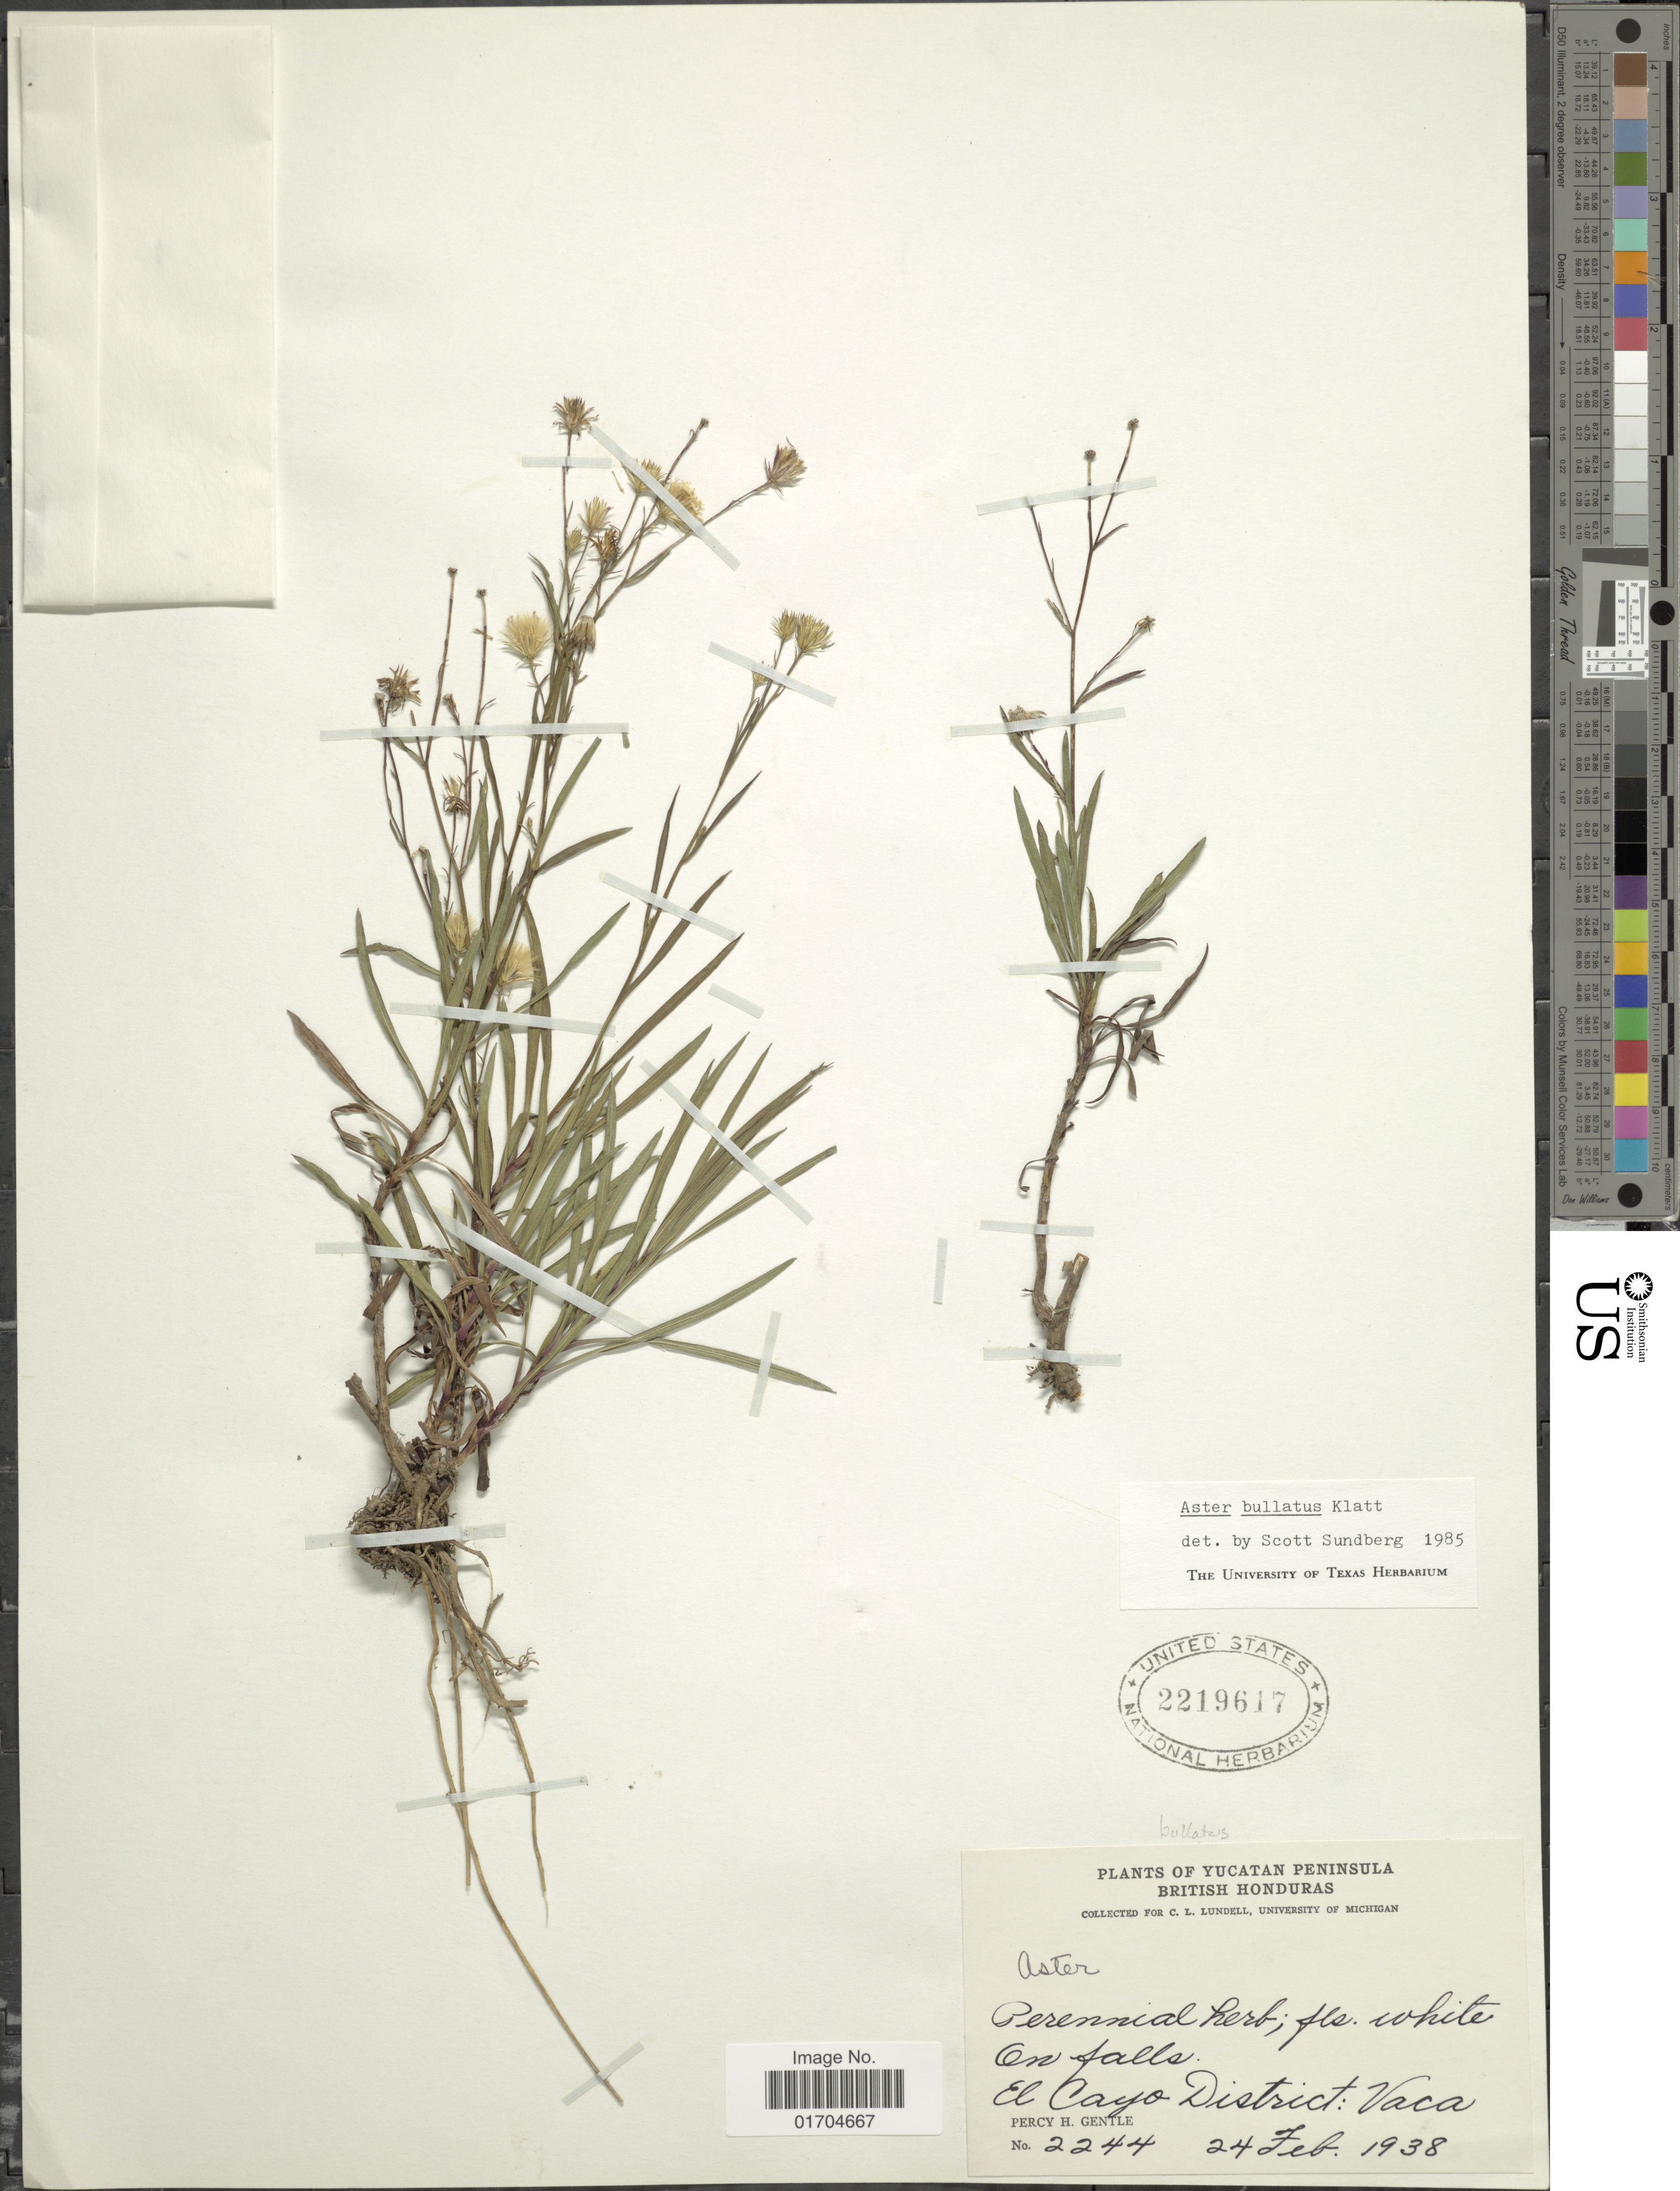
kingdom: Plantae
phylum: Tracheophyta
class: Magnoliopsida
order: Asterales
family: Asteraceae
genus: Symphyotrichum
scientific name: Symphyotrichum bullatum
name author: (Klatt) G.L. Nesom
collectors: P. H. Gentle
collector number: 2244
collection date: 1938-02-24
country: Belize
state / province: Cayo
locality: Yucatan Peninsula. British Honduras. El Cayo District: Vaca.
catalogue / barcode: US 2219617